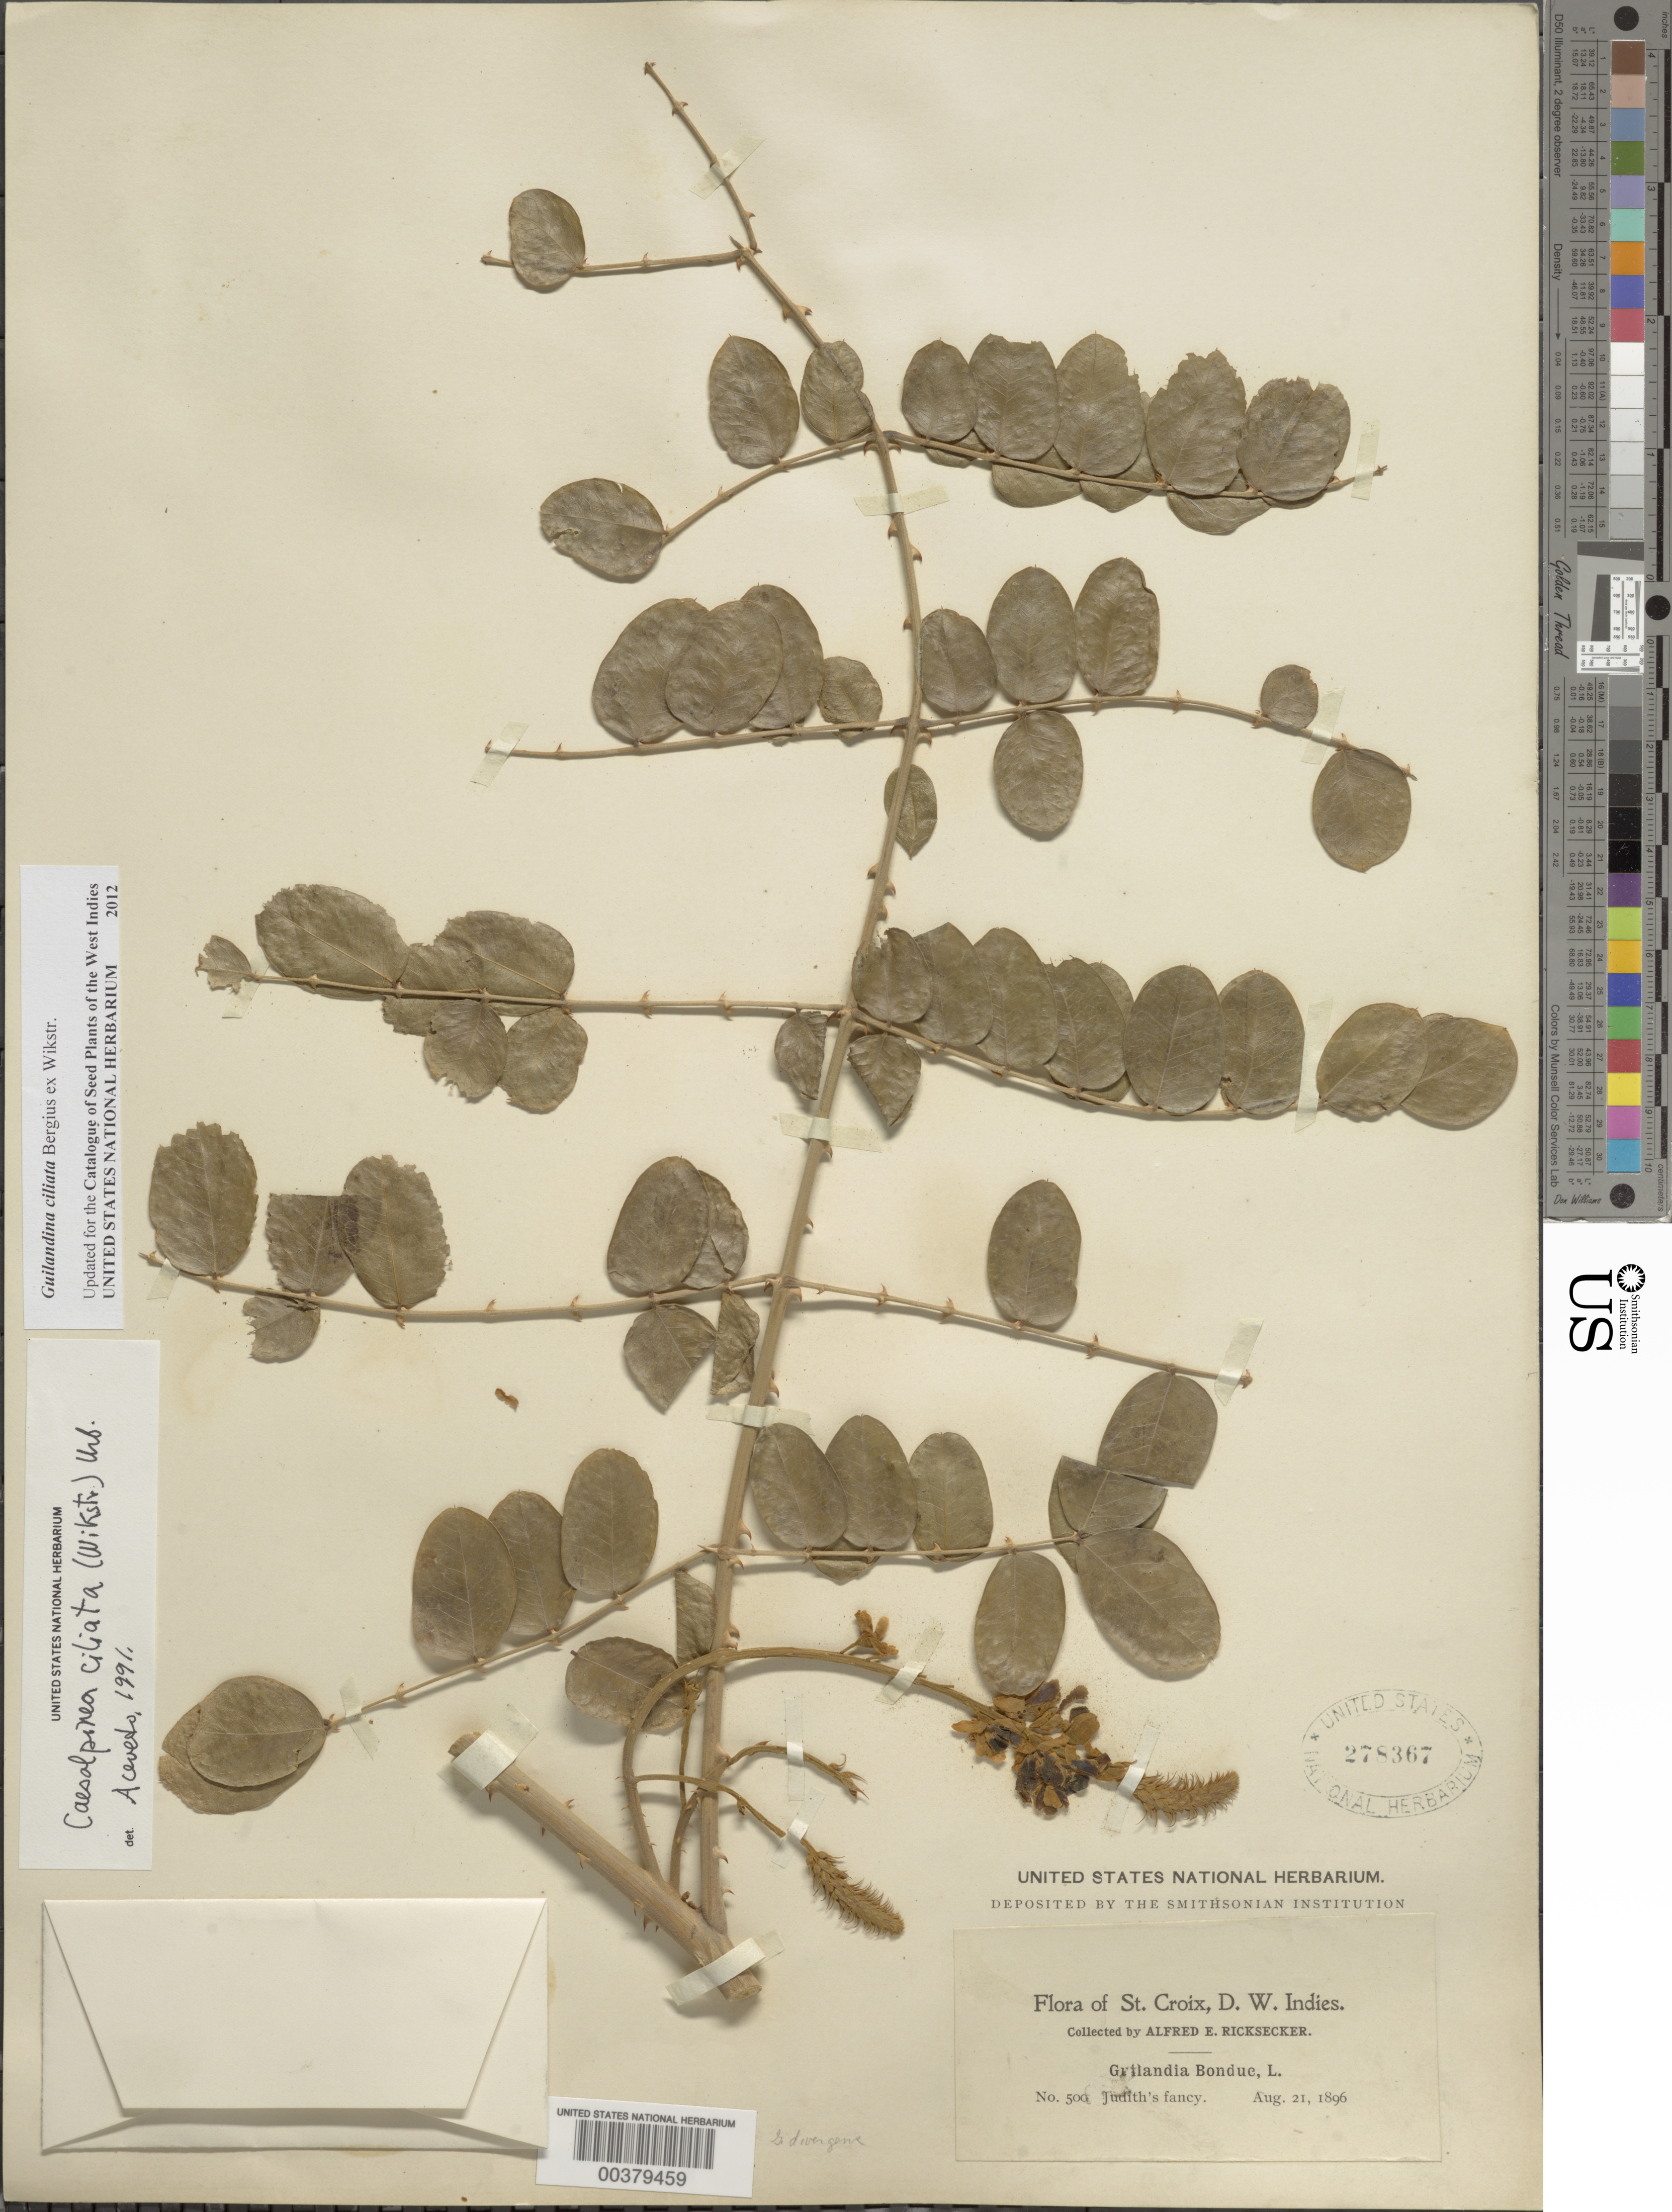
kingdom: Plantae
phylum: Tracheophyta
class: Magnoliopsida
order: Fabales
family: Fabaceae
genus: Guilandina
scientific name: Guilandina ciliata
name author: Bergius ex Wikstr.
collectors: A. E. Ricksecker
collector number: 500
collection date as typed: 21 Aug 1896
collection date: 1896-08-21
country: U.S. Virgin Islands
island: St. Croix Island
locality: Judith's fancy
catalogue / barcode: US 278367